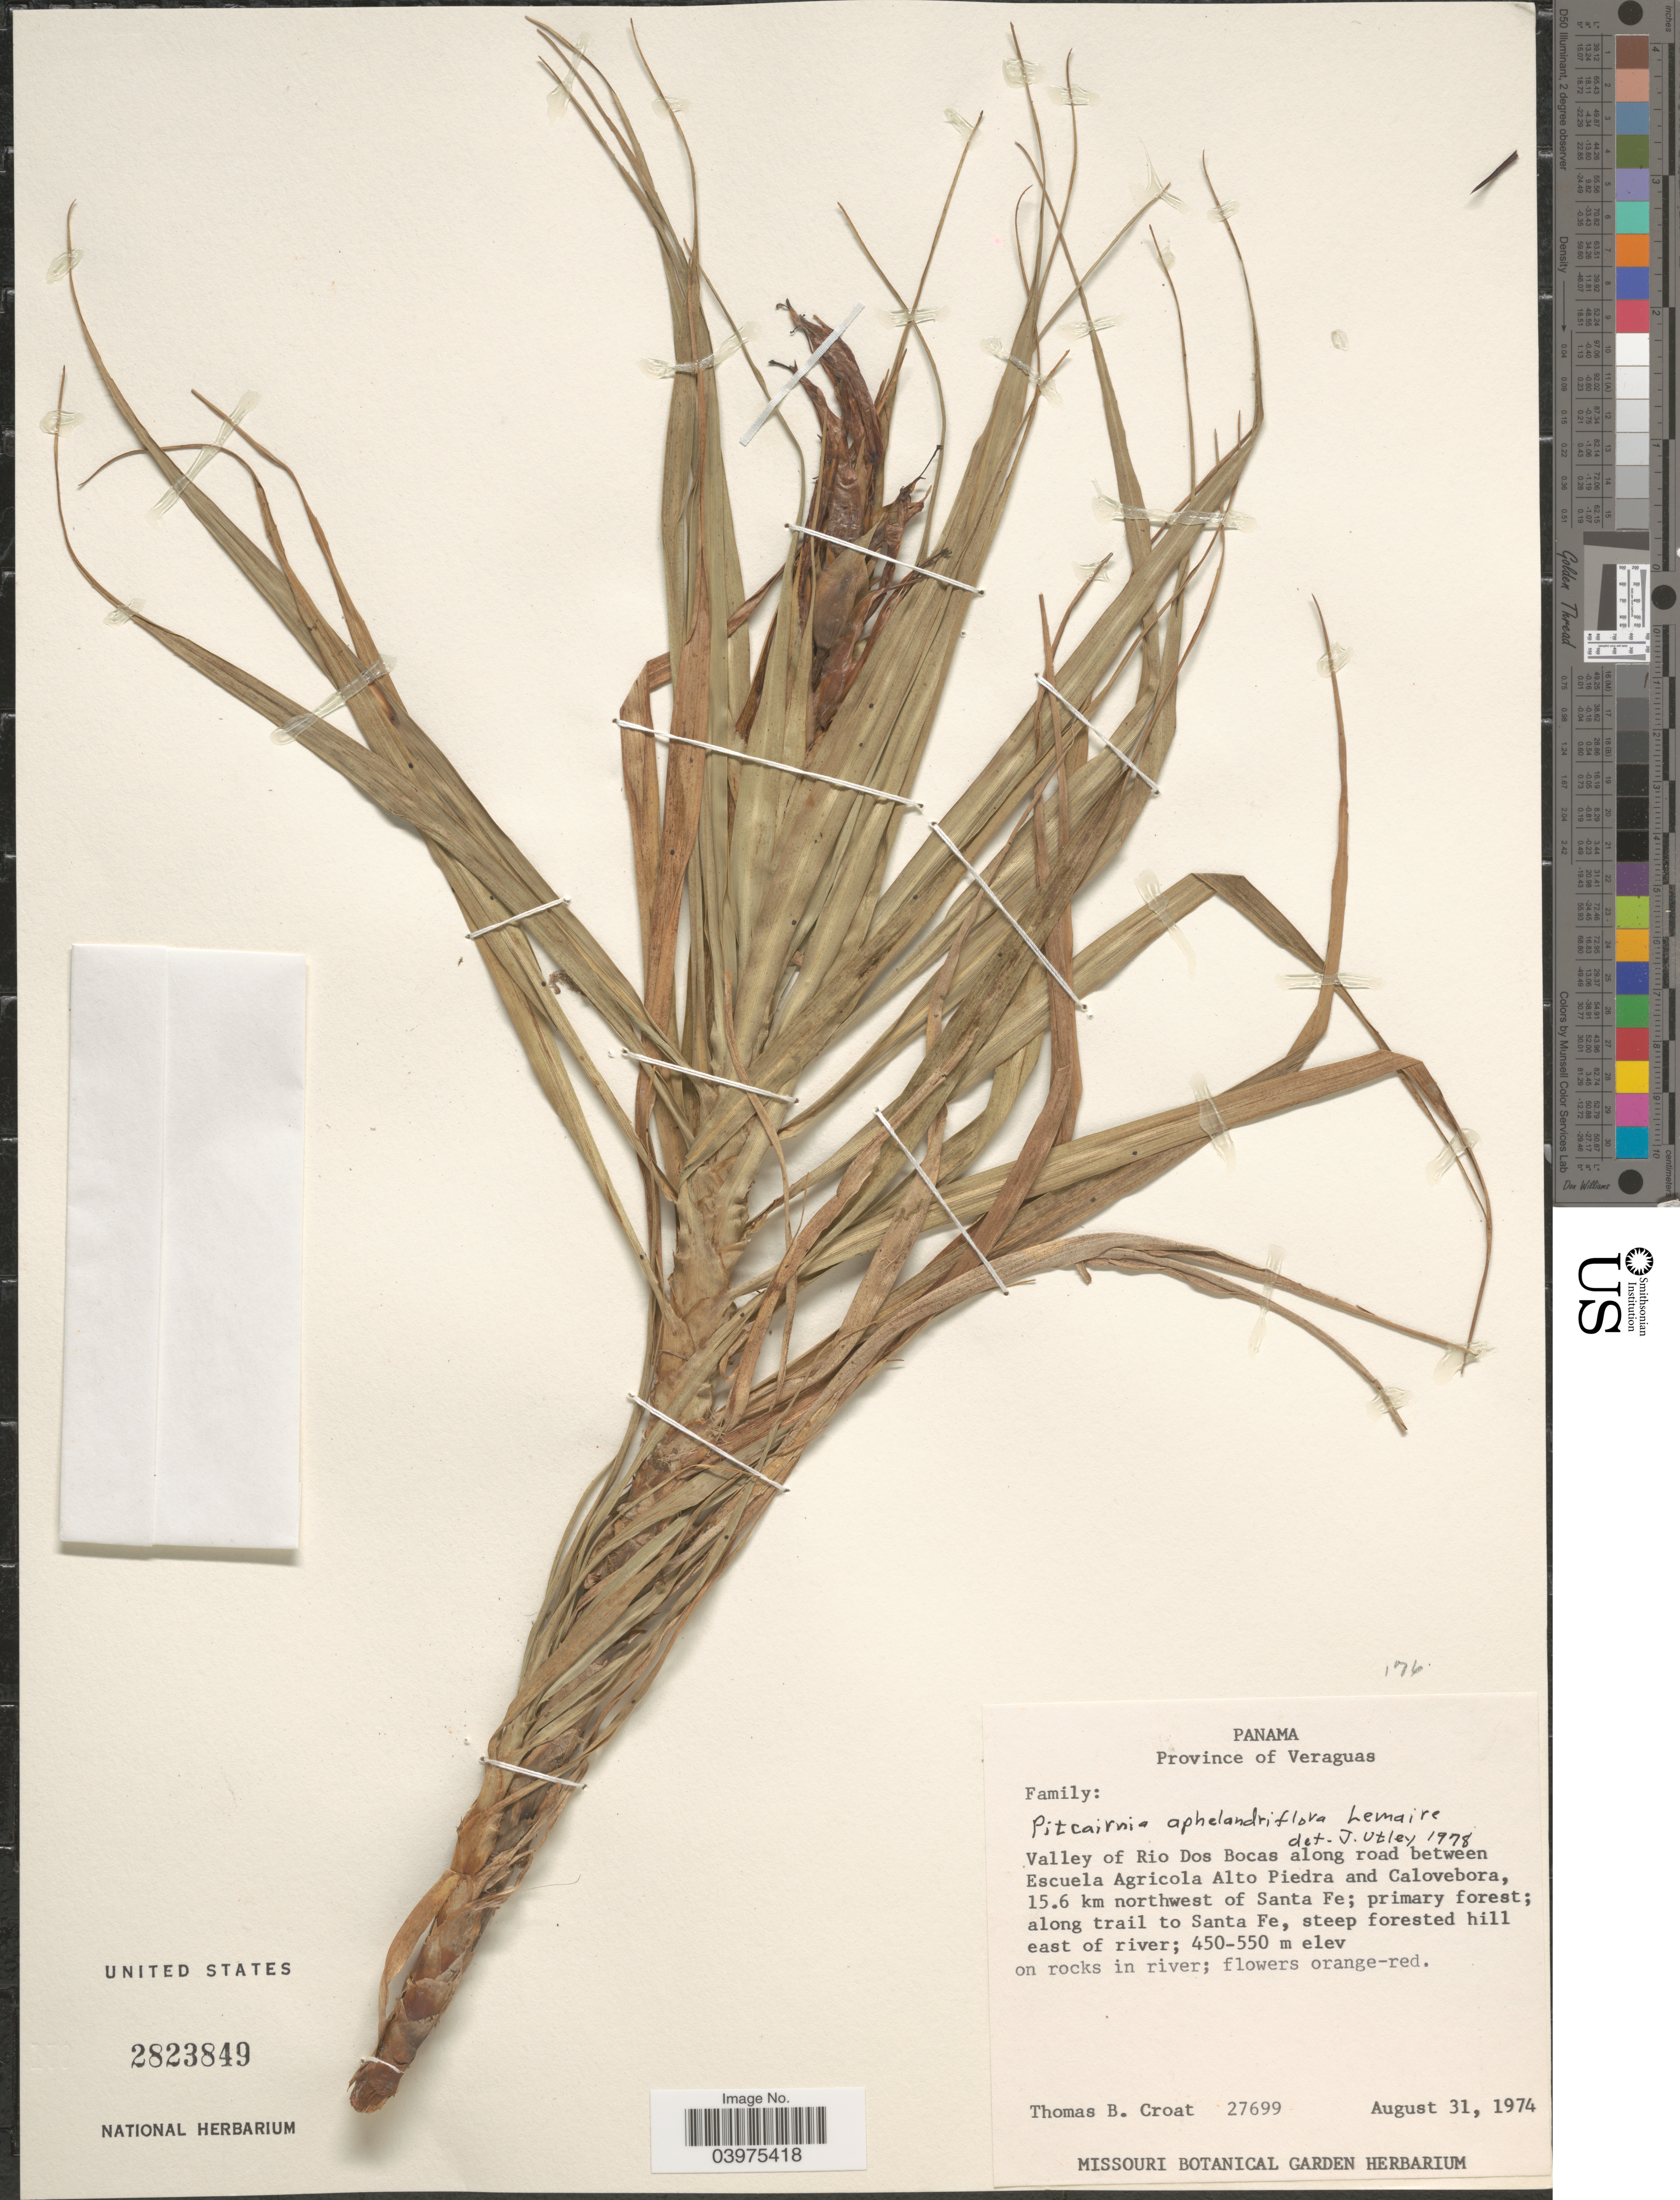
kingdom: Plantae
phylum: Tracheophyta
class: Liliopsida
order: Poales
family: Bromeliaceae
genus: Pitcairnia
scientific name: Pitcairnia aphelandriflora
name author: Lem.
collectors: T. B. Croat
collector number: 27699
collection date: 1974-08-31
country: Panama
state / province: Veraguas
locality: Valley of Rio Dos Bocas along road between Escuela Agricola Alto Piedra and Calovebora, 15.6 km northwest of Santa Fe; along trail to Santa Fe, steep forested hill east of river.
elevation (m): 450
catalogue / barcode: US 2823849